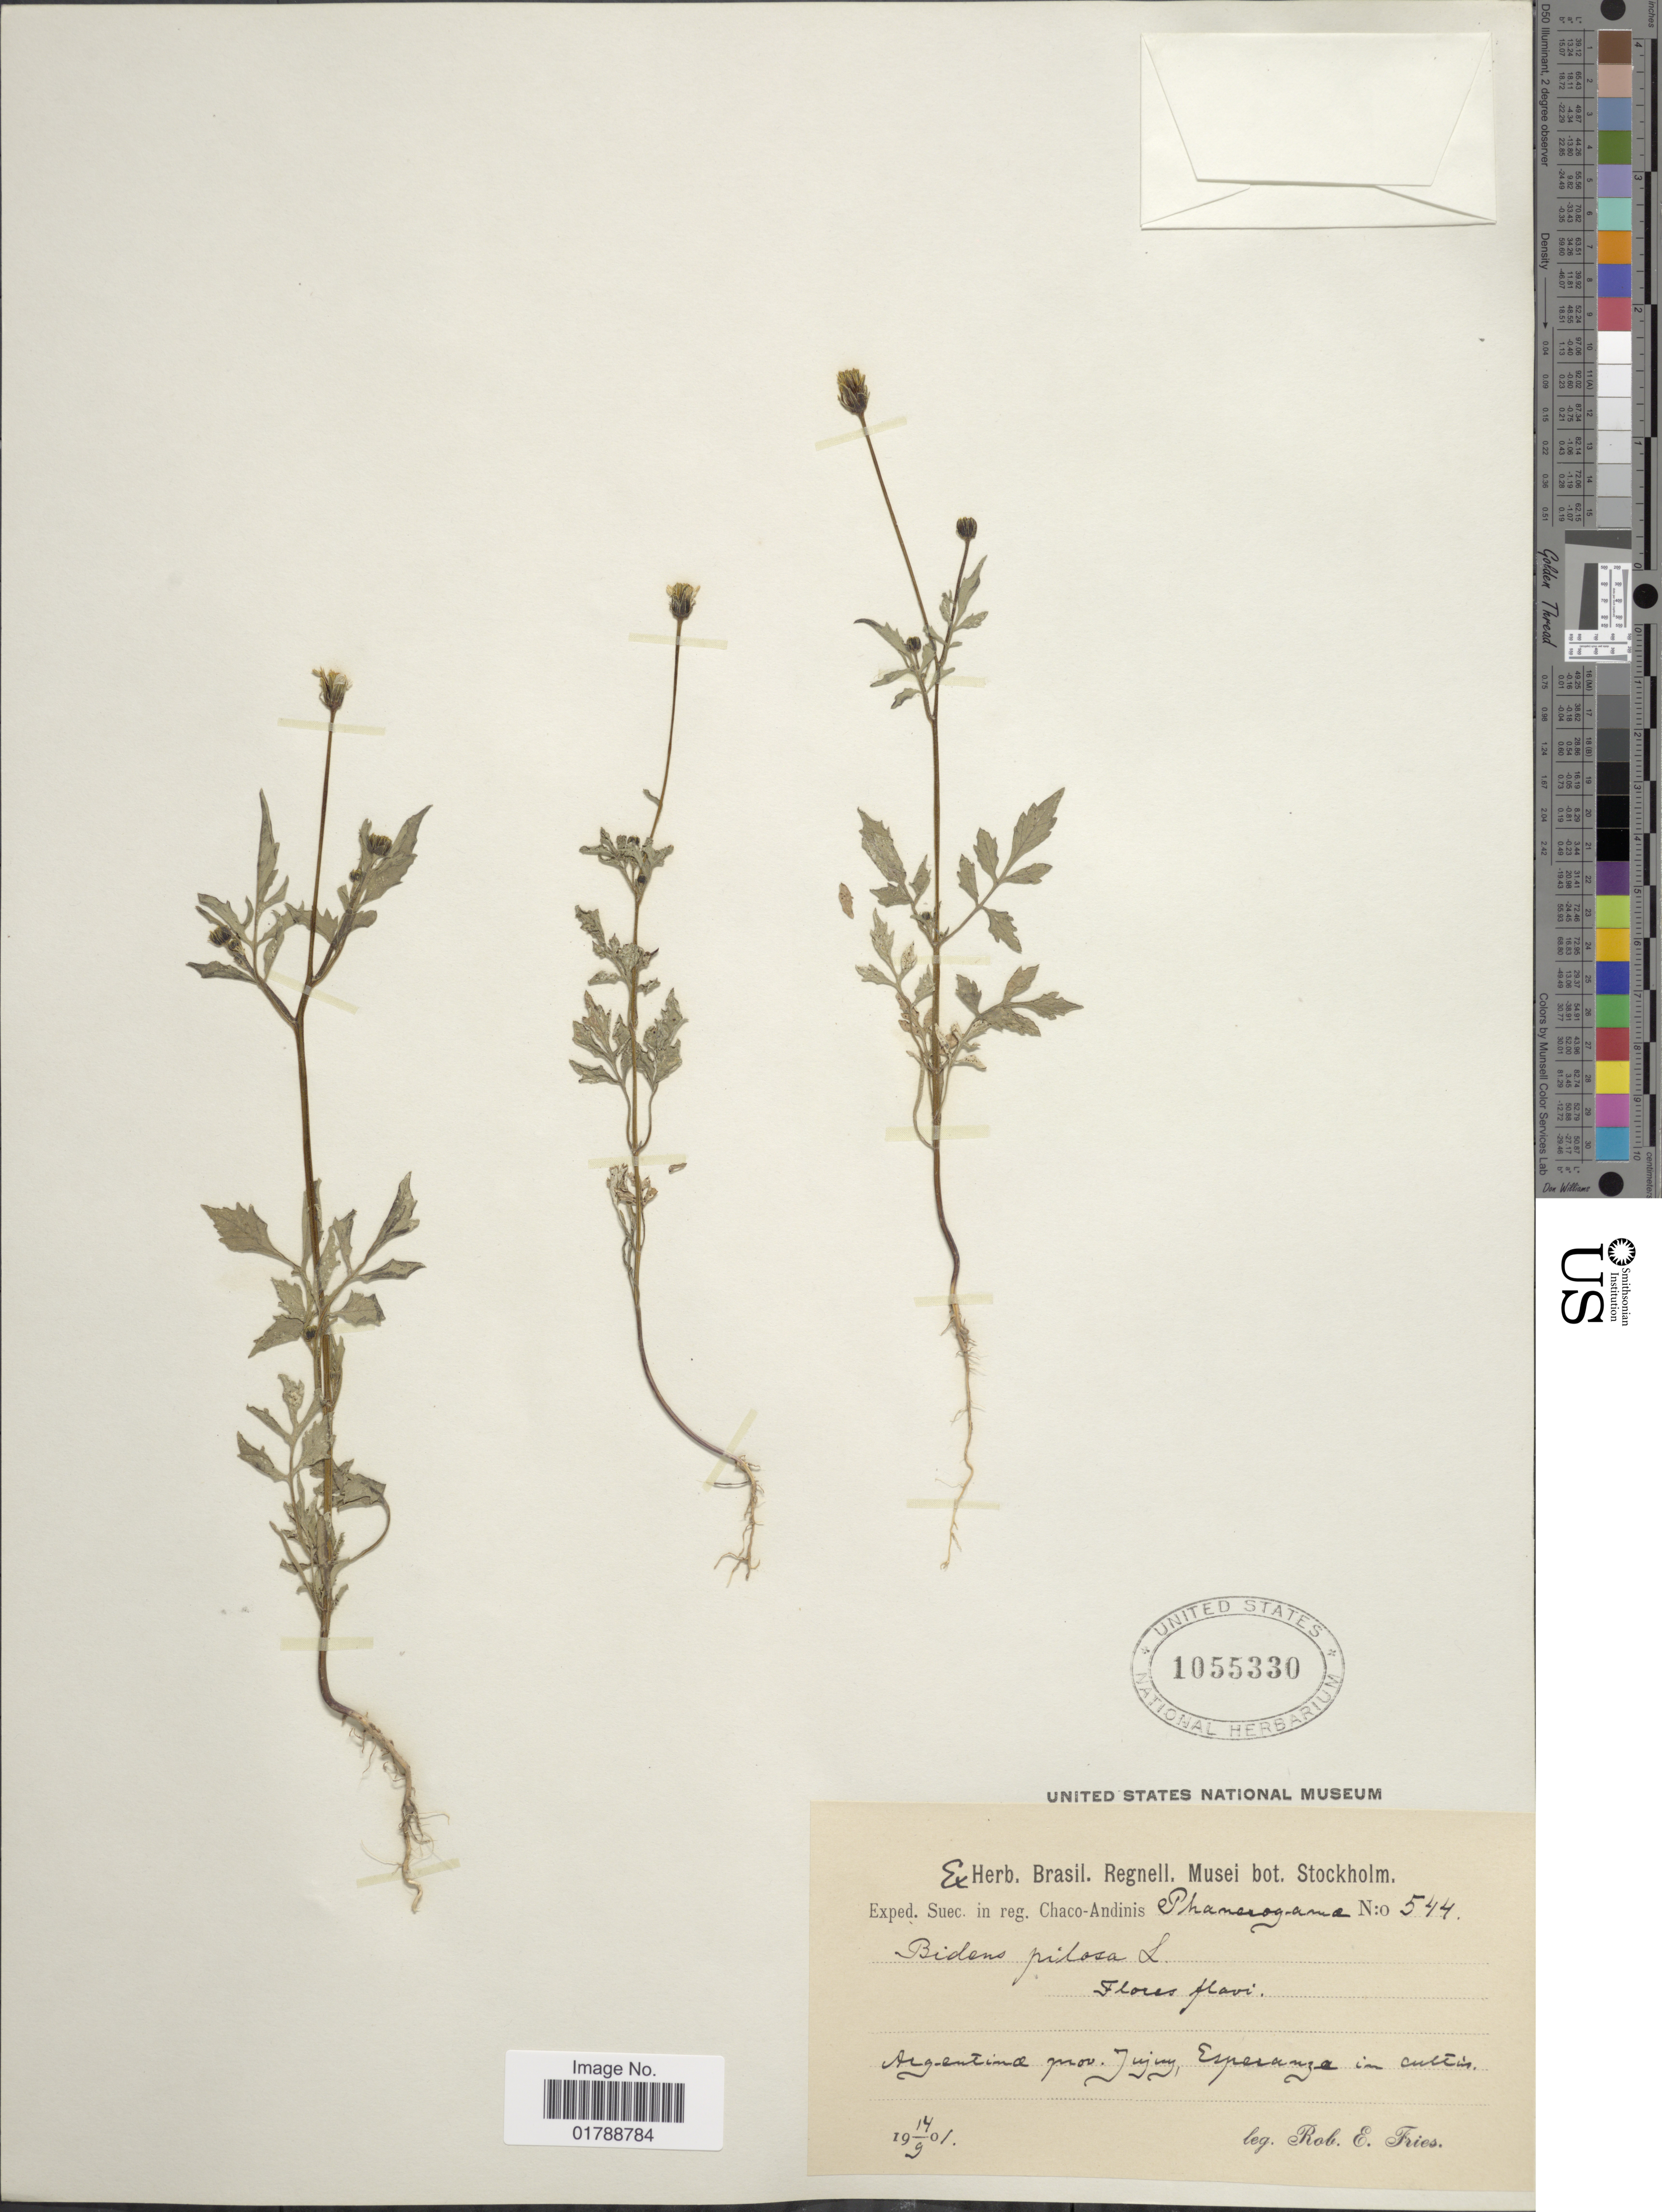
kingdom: Plantae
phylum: Tracheophyta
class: Magnoliopsida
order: Asterales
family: Asteraceae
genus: Bidens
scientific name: Bidens pilosa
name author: L.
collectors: R. E. Fries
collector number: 544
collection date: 1901-09-14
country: Argentina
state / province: Jujuy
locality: Esperanza in cultis. Suec. in reg. Chaco-Andinis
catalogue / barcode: US 1055330